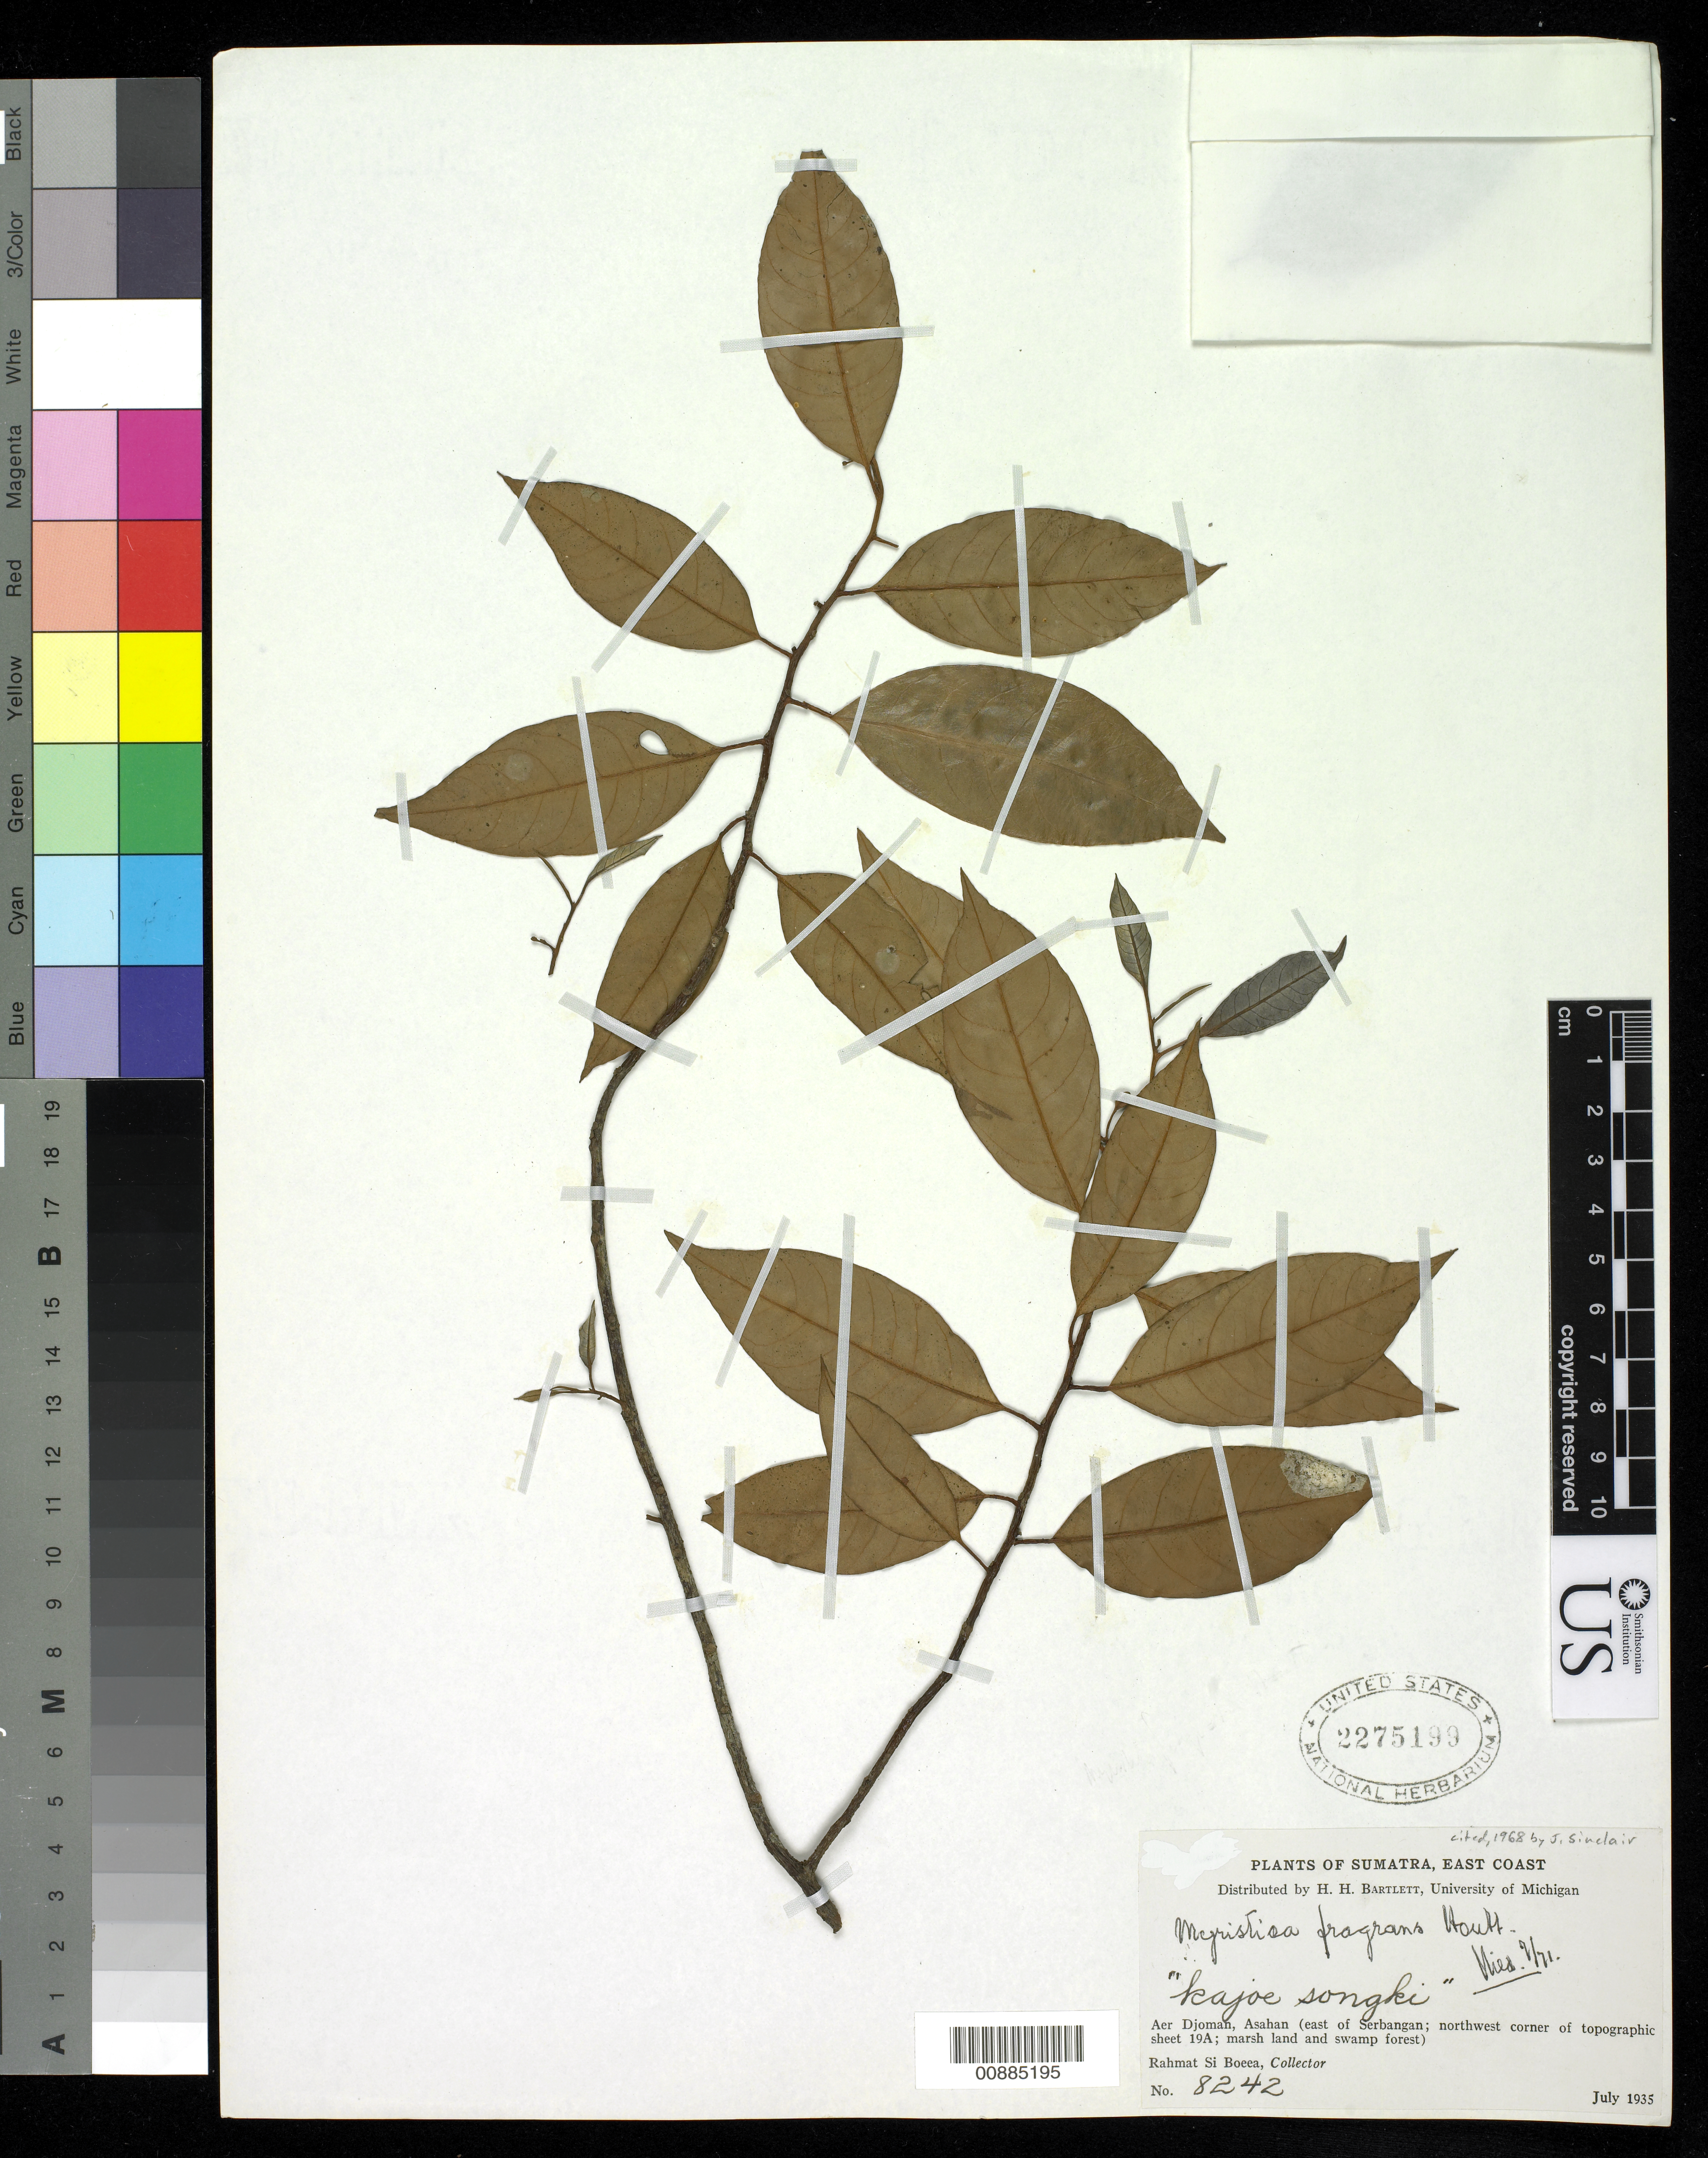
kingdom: Plantae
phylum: Tracheophyta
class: Magnoliopsida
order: Magnoliales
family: Myristicaceae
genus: Myristica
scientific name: Myristica fragrans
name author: Houtt.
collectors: Rahmat Si Boeea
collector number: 8242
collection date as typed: Jul 1935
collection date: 1935-07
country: Indonesia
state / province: Sumatra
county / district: Aceh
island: Sumatra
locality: Aer Djomah, Asahan, east of Serbangan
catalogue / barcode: US 2275199